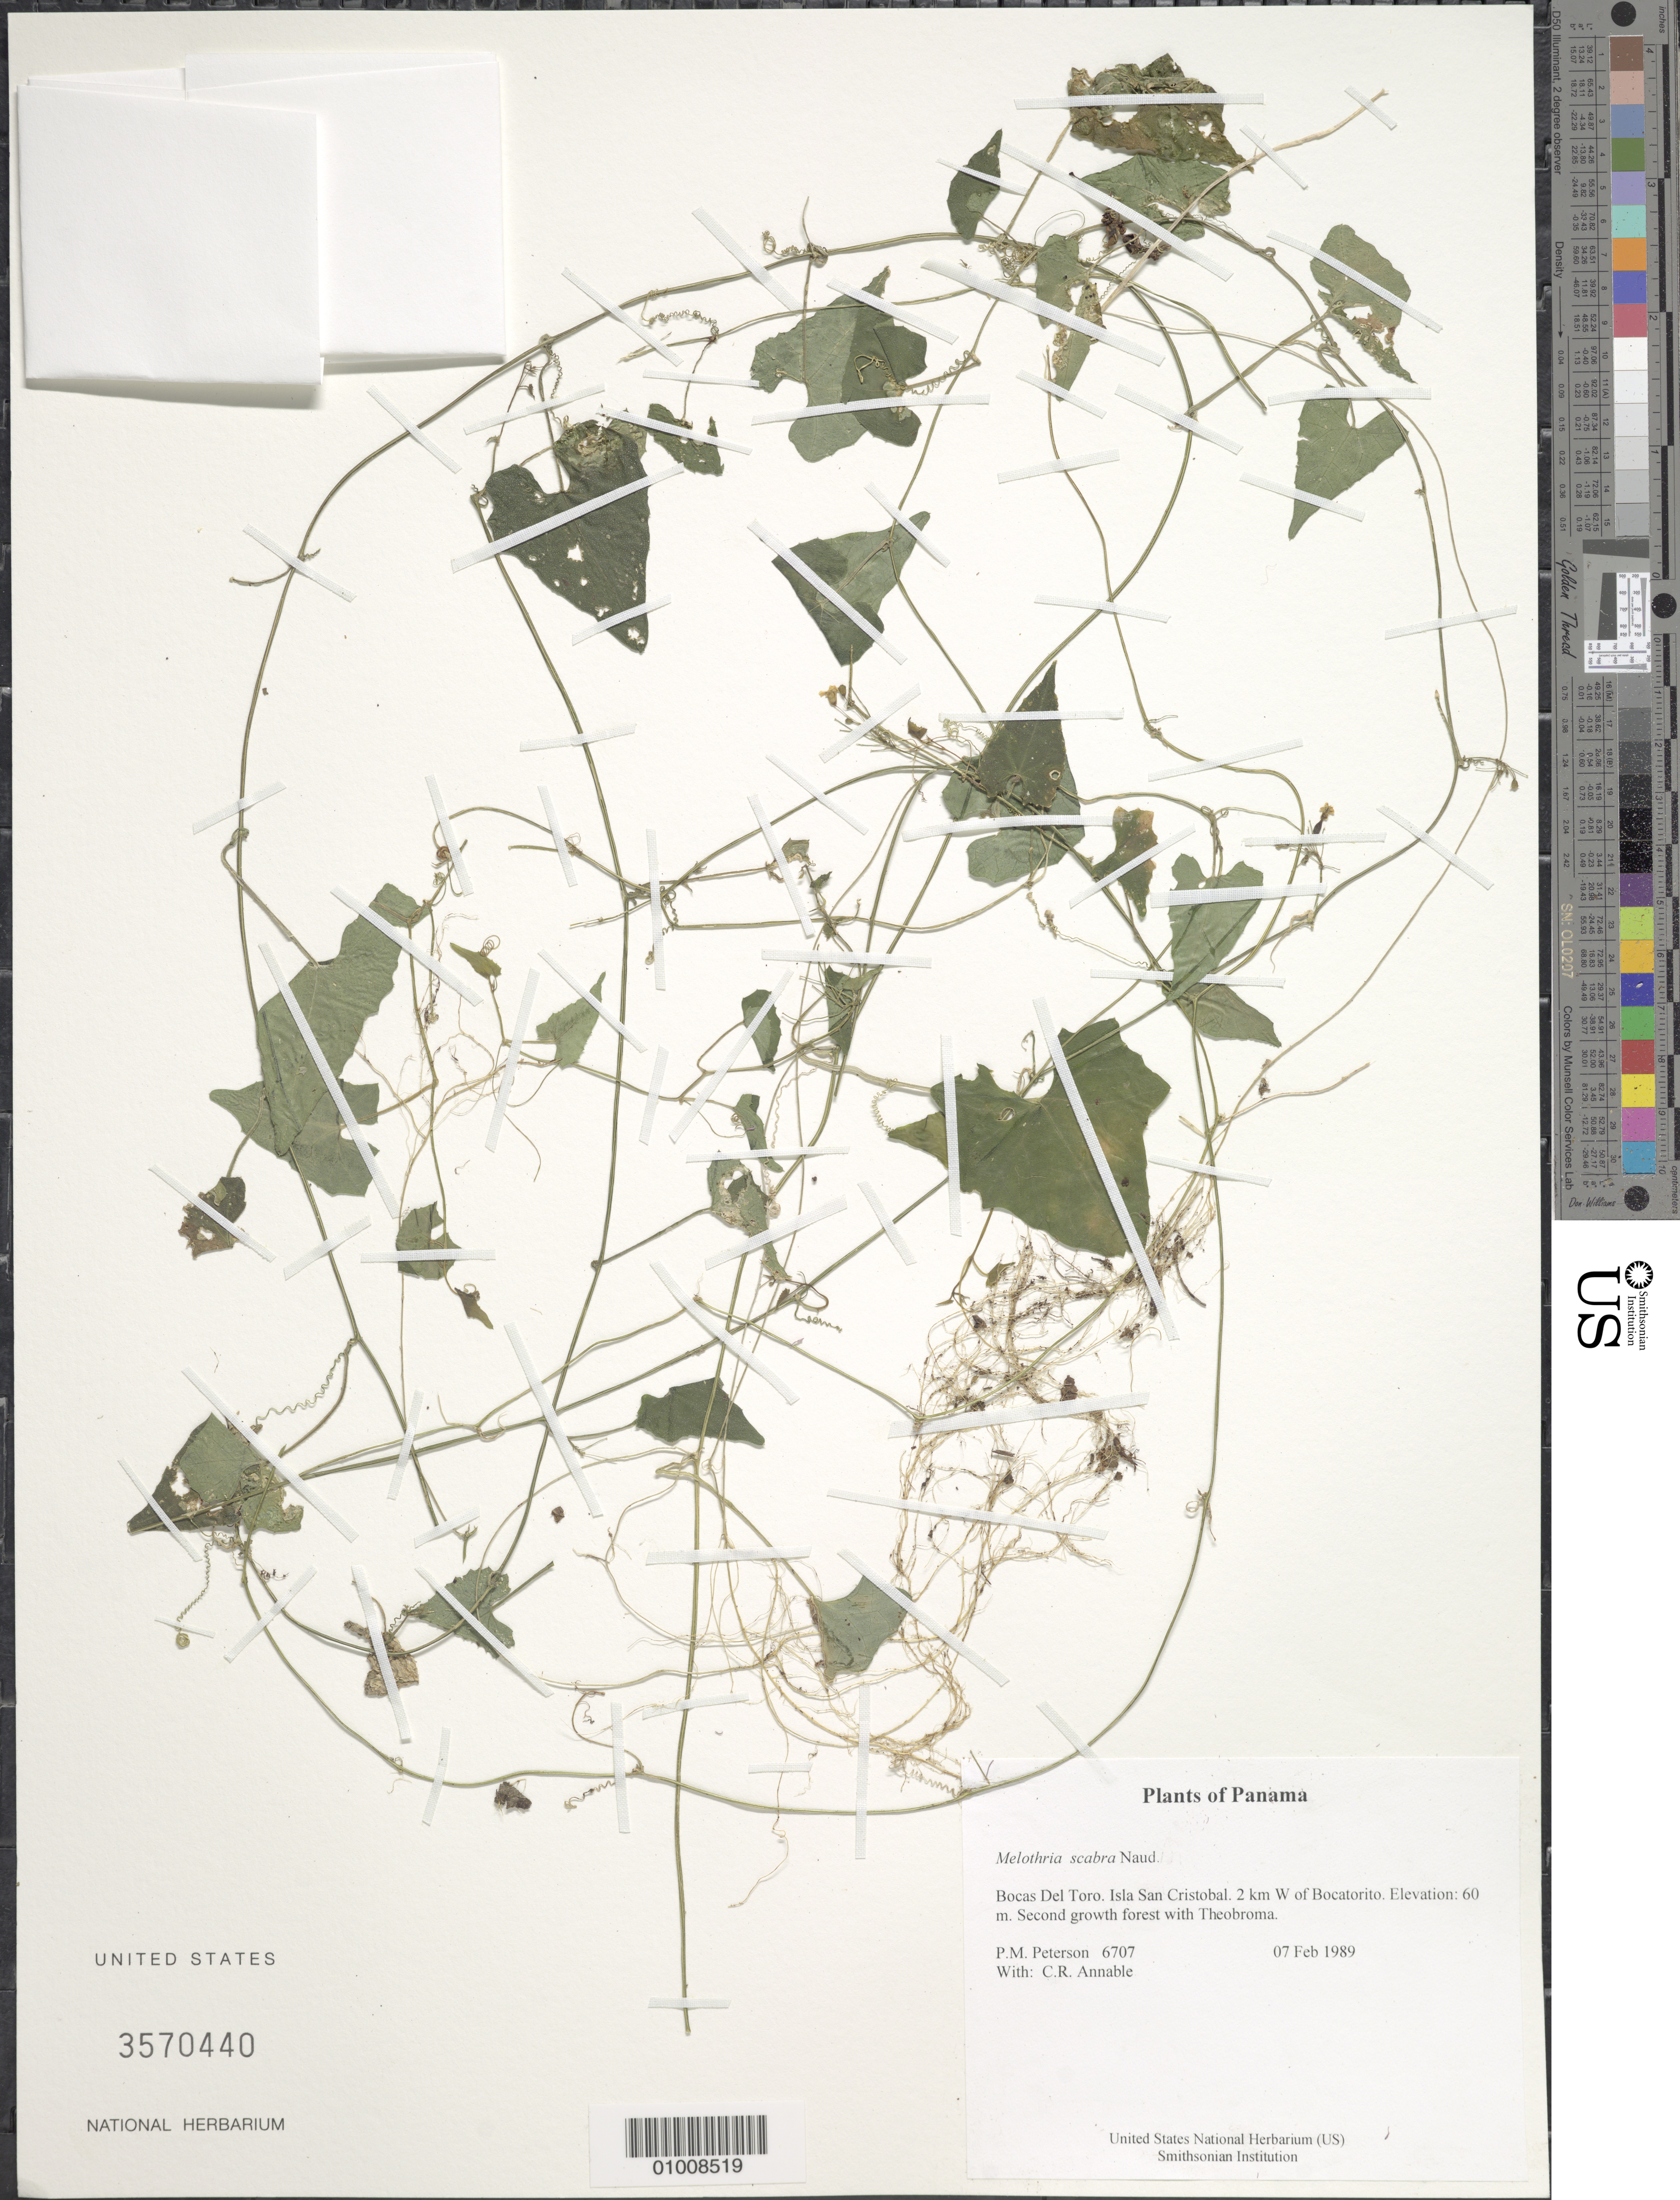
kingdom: Plantae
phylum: Tracheophyta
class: Magnoliopsida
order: Cucurbitales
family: Cucurbitaceae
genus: Melothria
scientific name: Melothria scabra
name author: Naudin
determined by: Liesner, R. L.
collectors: P. M. Peterson & C. R. Annable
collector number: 06707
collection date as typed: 07 Feb 1989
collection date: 1989-02-07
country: Panama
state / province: Bocas del Toro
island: San Cristobal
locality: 2 km W of Bocatorito.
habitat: Second growth forest with Theobroma.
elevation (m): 60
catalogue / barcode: US 3570440